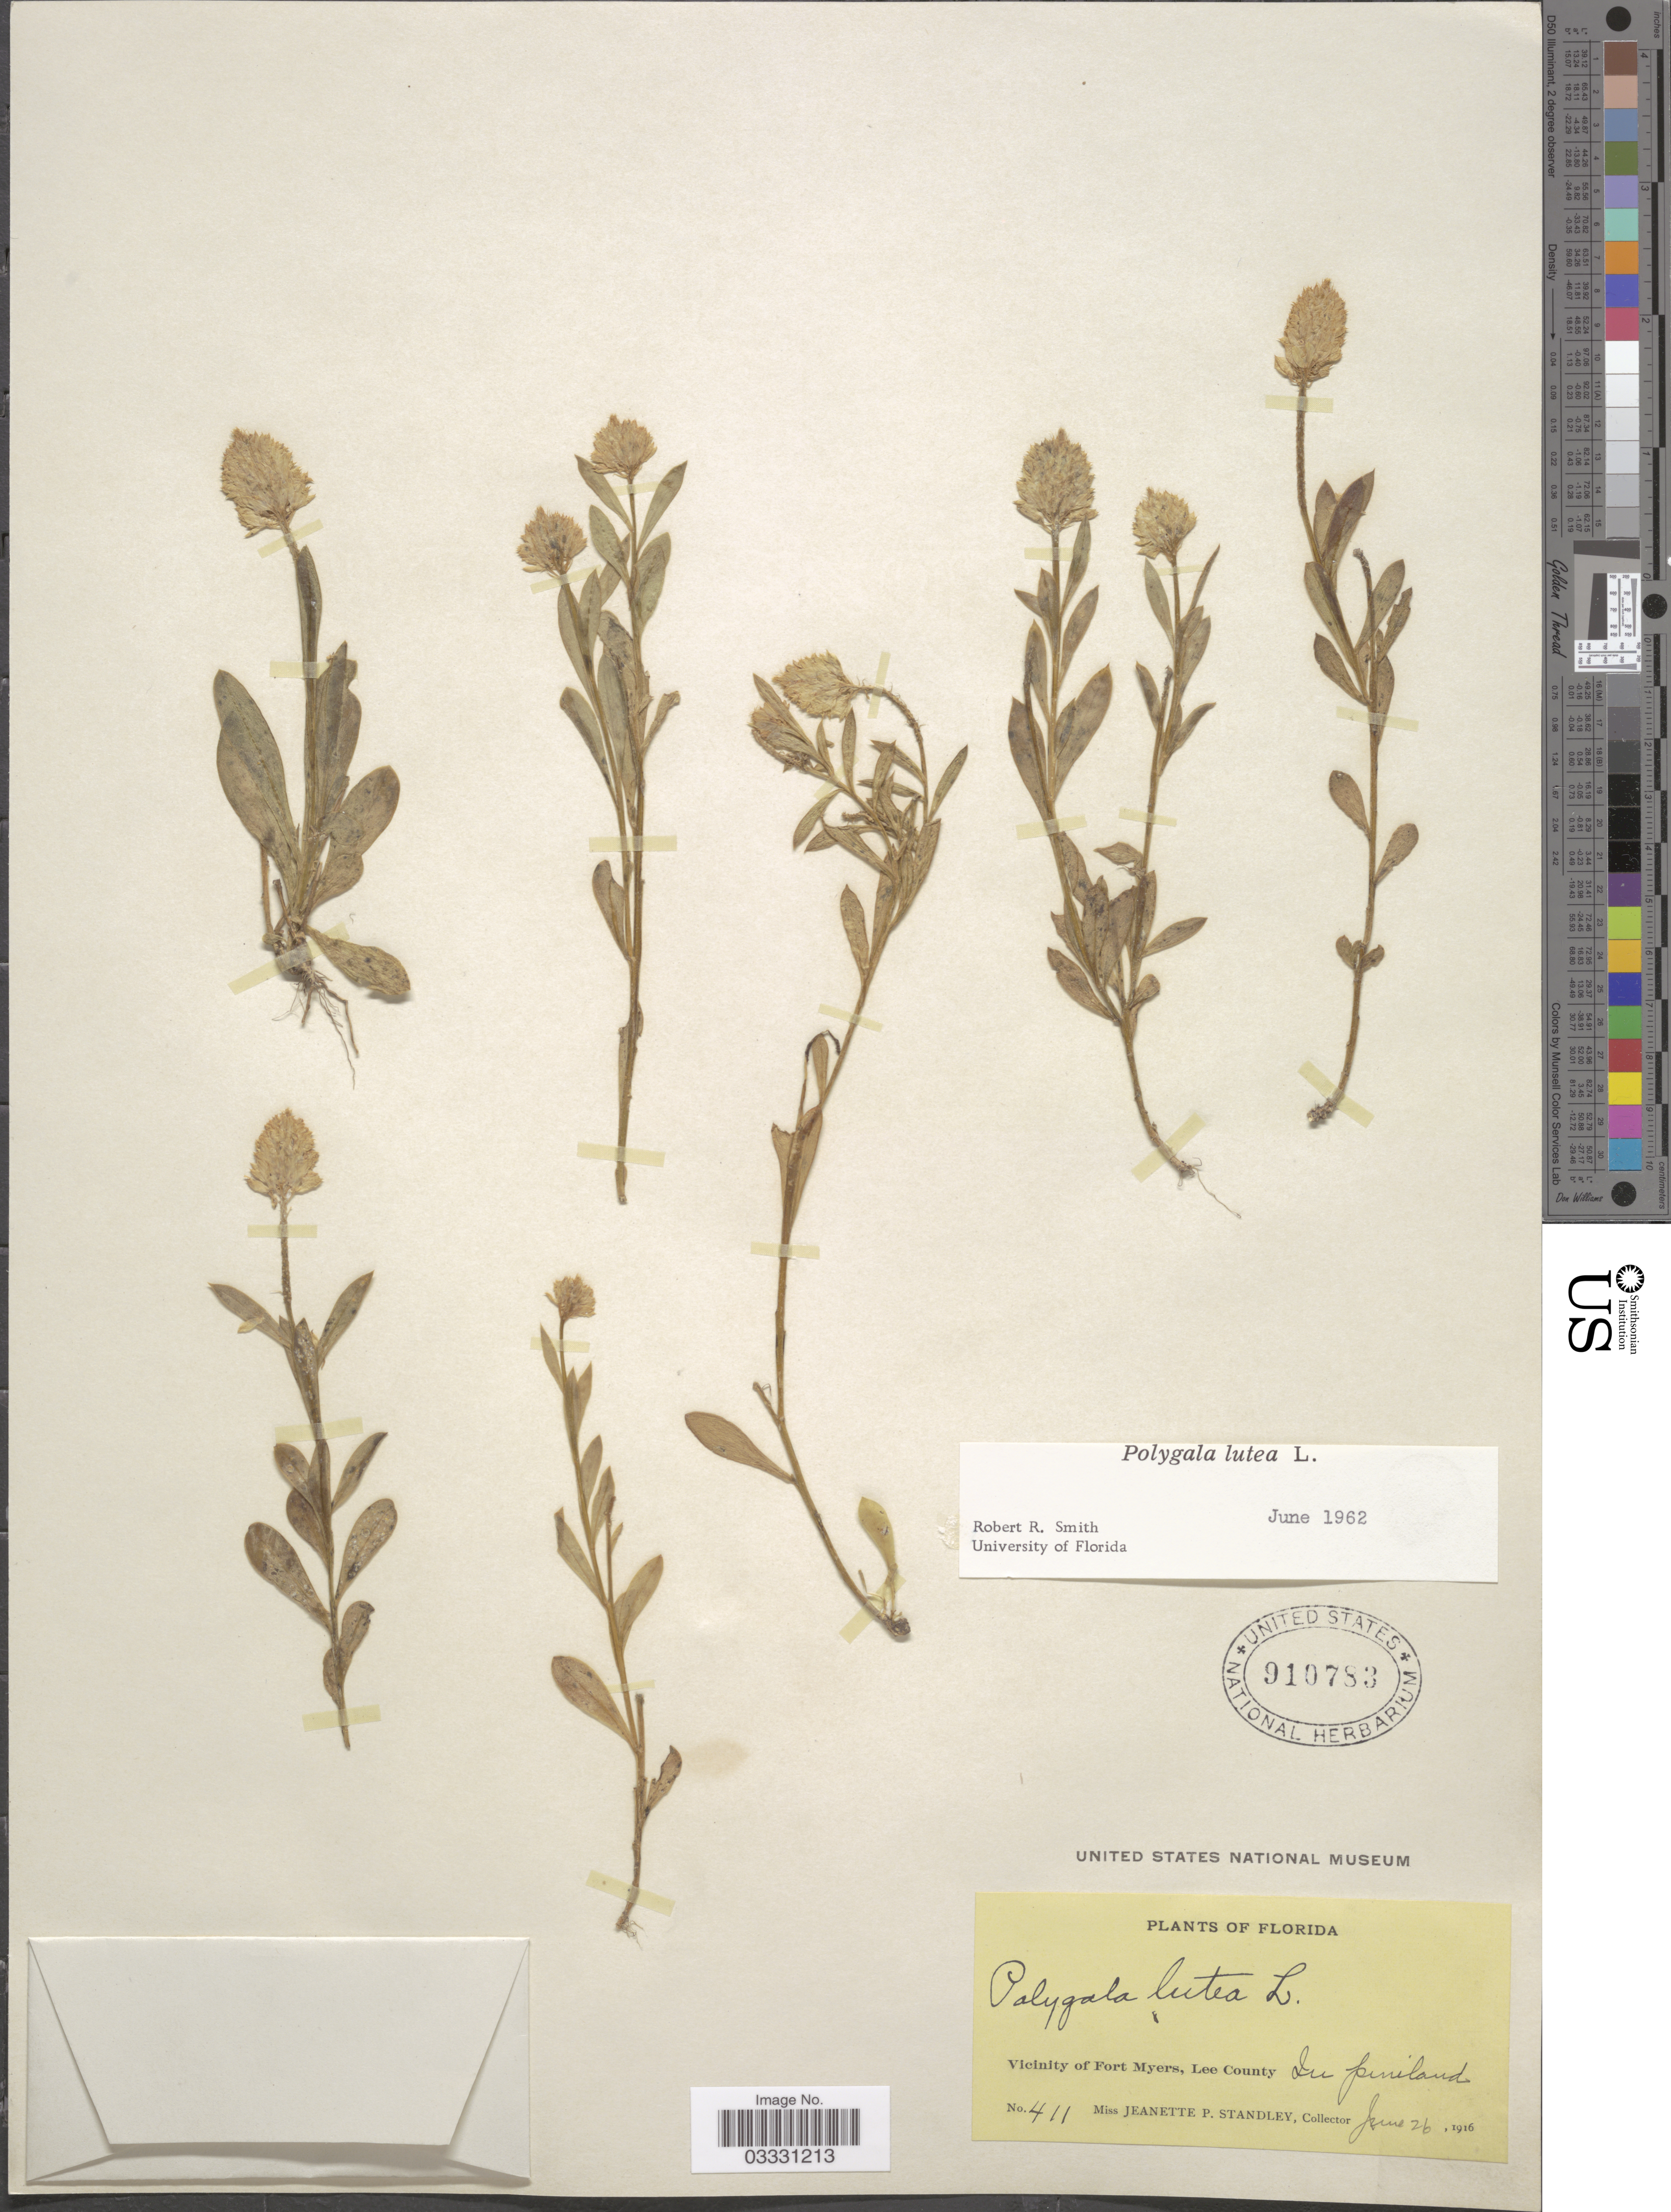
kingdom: Plantae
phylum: Tracheophyta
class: Magnoliopsida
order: Fabales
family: Polygalaceae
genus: Polygala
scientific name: Polygala lutea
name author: L.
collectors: J. P. Standley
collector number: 411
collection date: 1916-06-26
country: United States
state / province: Florida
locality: Vicinity of Fort Myers, Lee County.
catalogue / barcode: US 910783